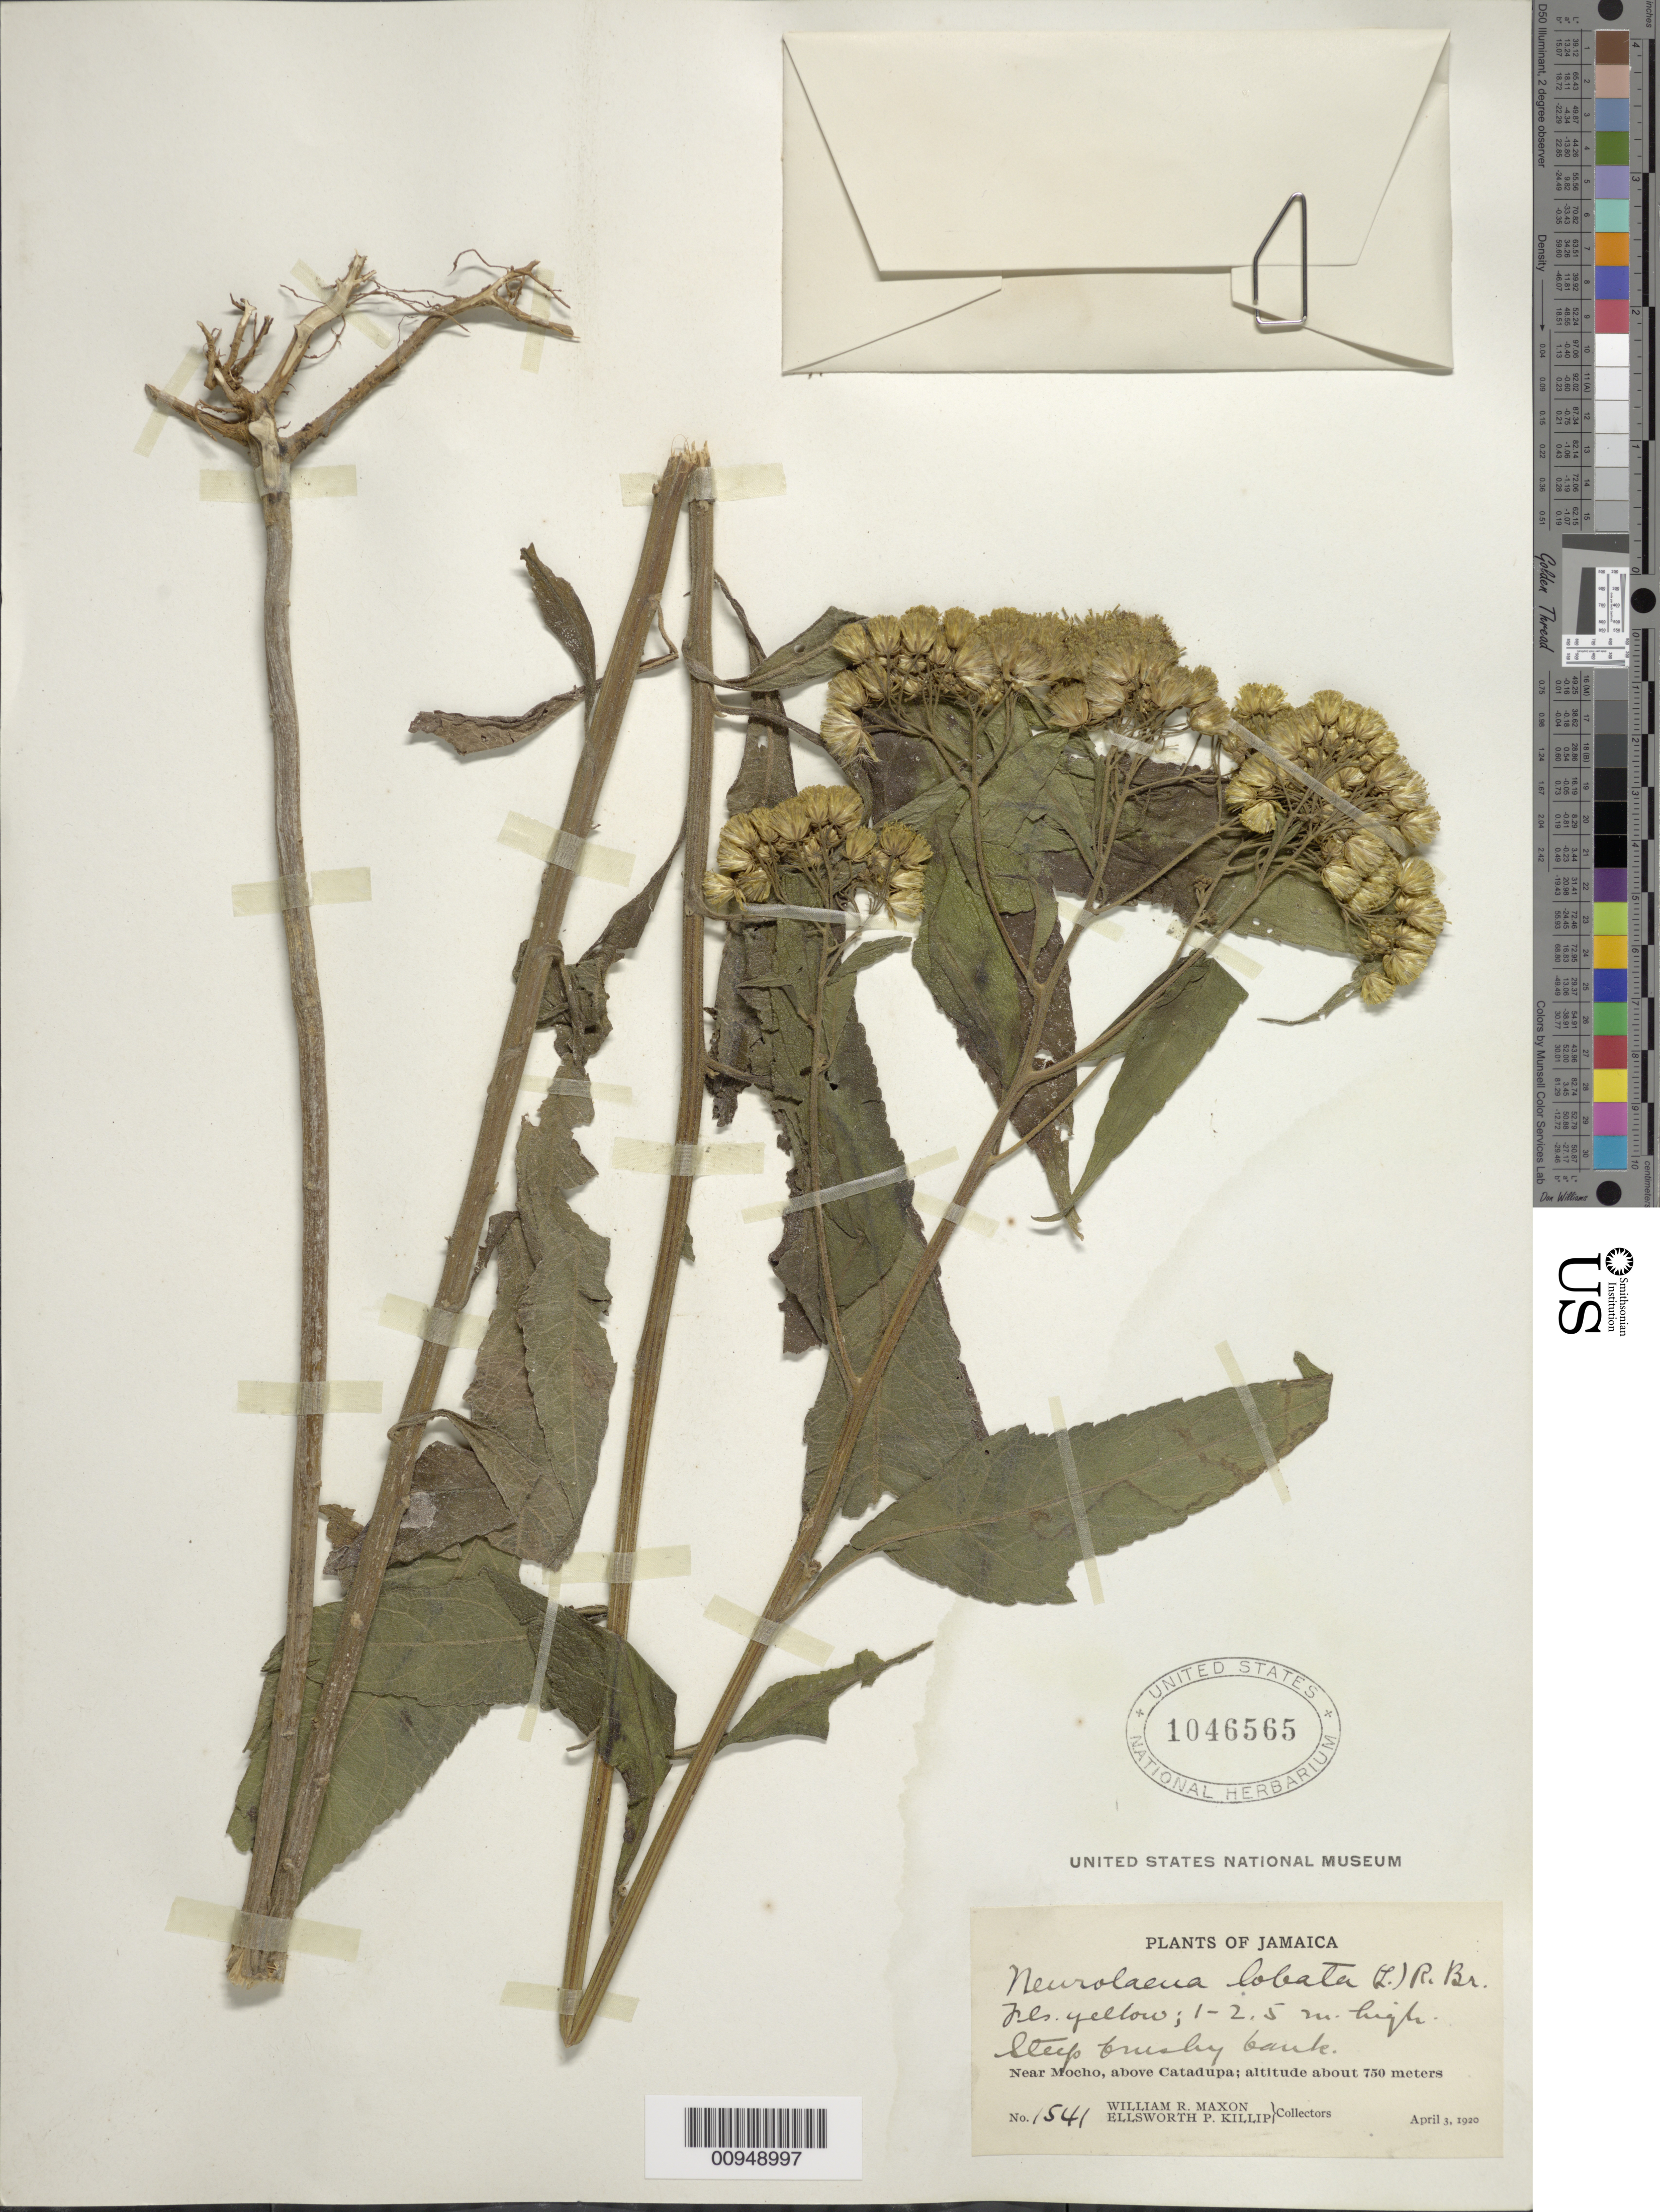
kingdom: Plantae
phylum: Tracheophyta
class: Magnoliopsida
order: Asterales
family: Asteraceae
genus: Neurolaena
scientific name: Neurolaena lobata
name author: (L.) R. Br. ex Cass.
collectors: W. R. Maxon & E. P. Killip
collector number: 1541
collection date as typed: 03 Apr 1920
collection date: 1920-04-03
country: Jamaica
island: Jamaica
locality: Bank near Mocho, above Catadupa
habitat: Steep bushy bank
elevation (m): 750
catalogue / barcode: US 1046565